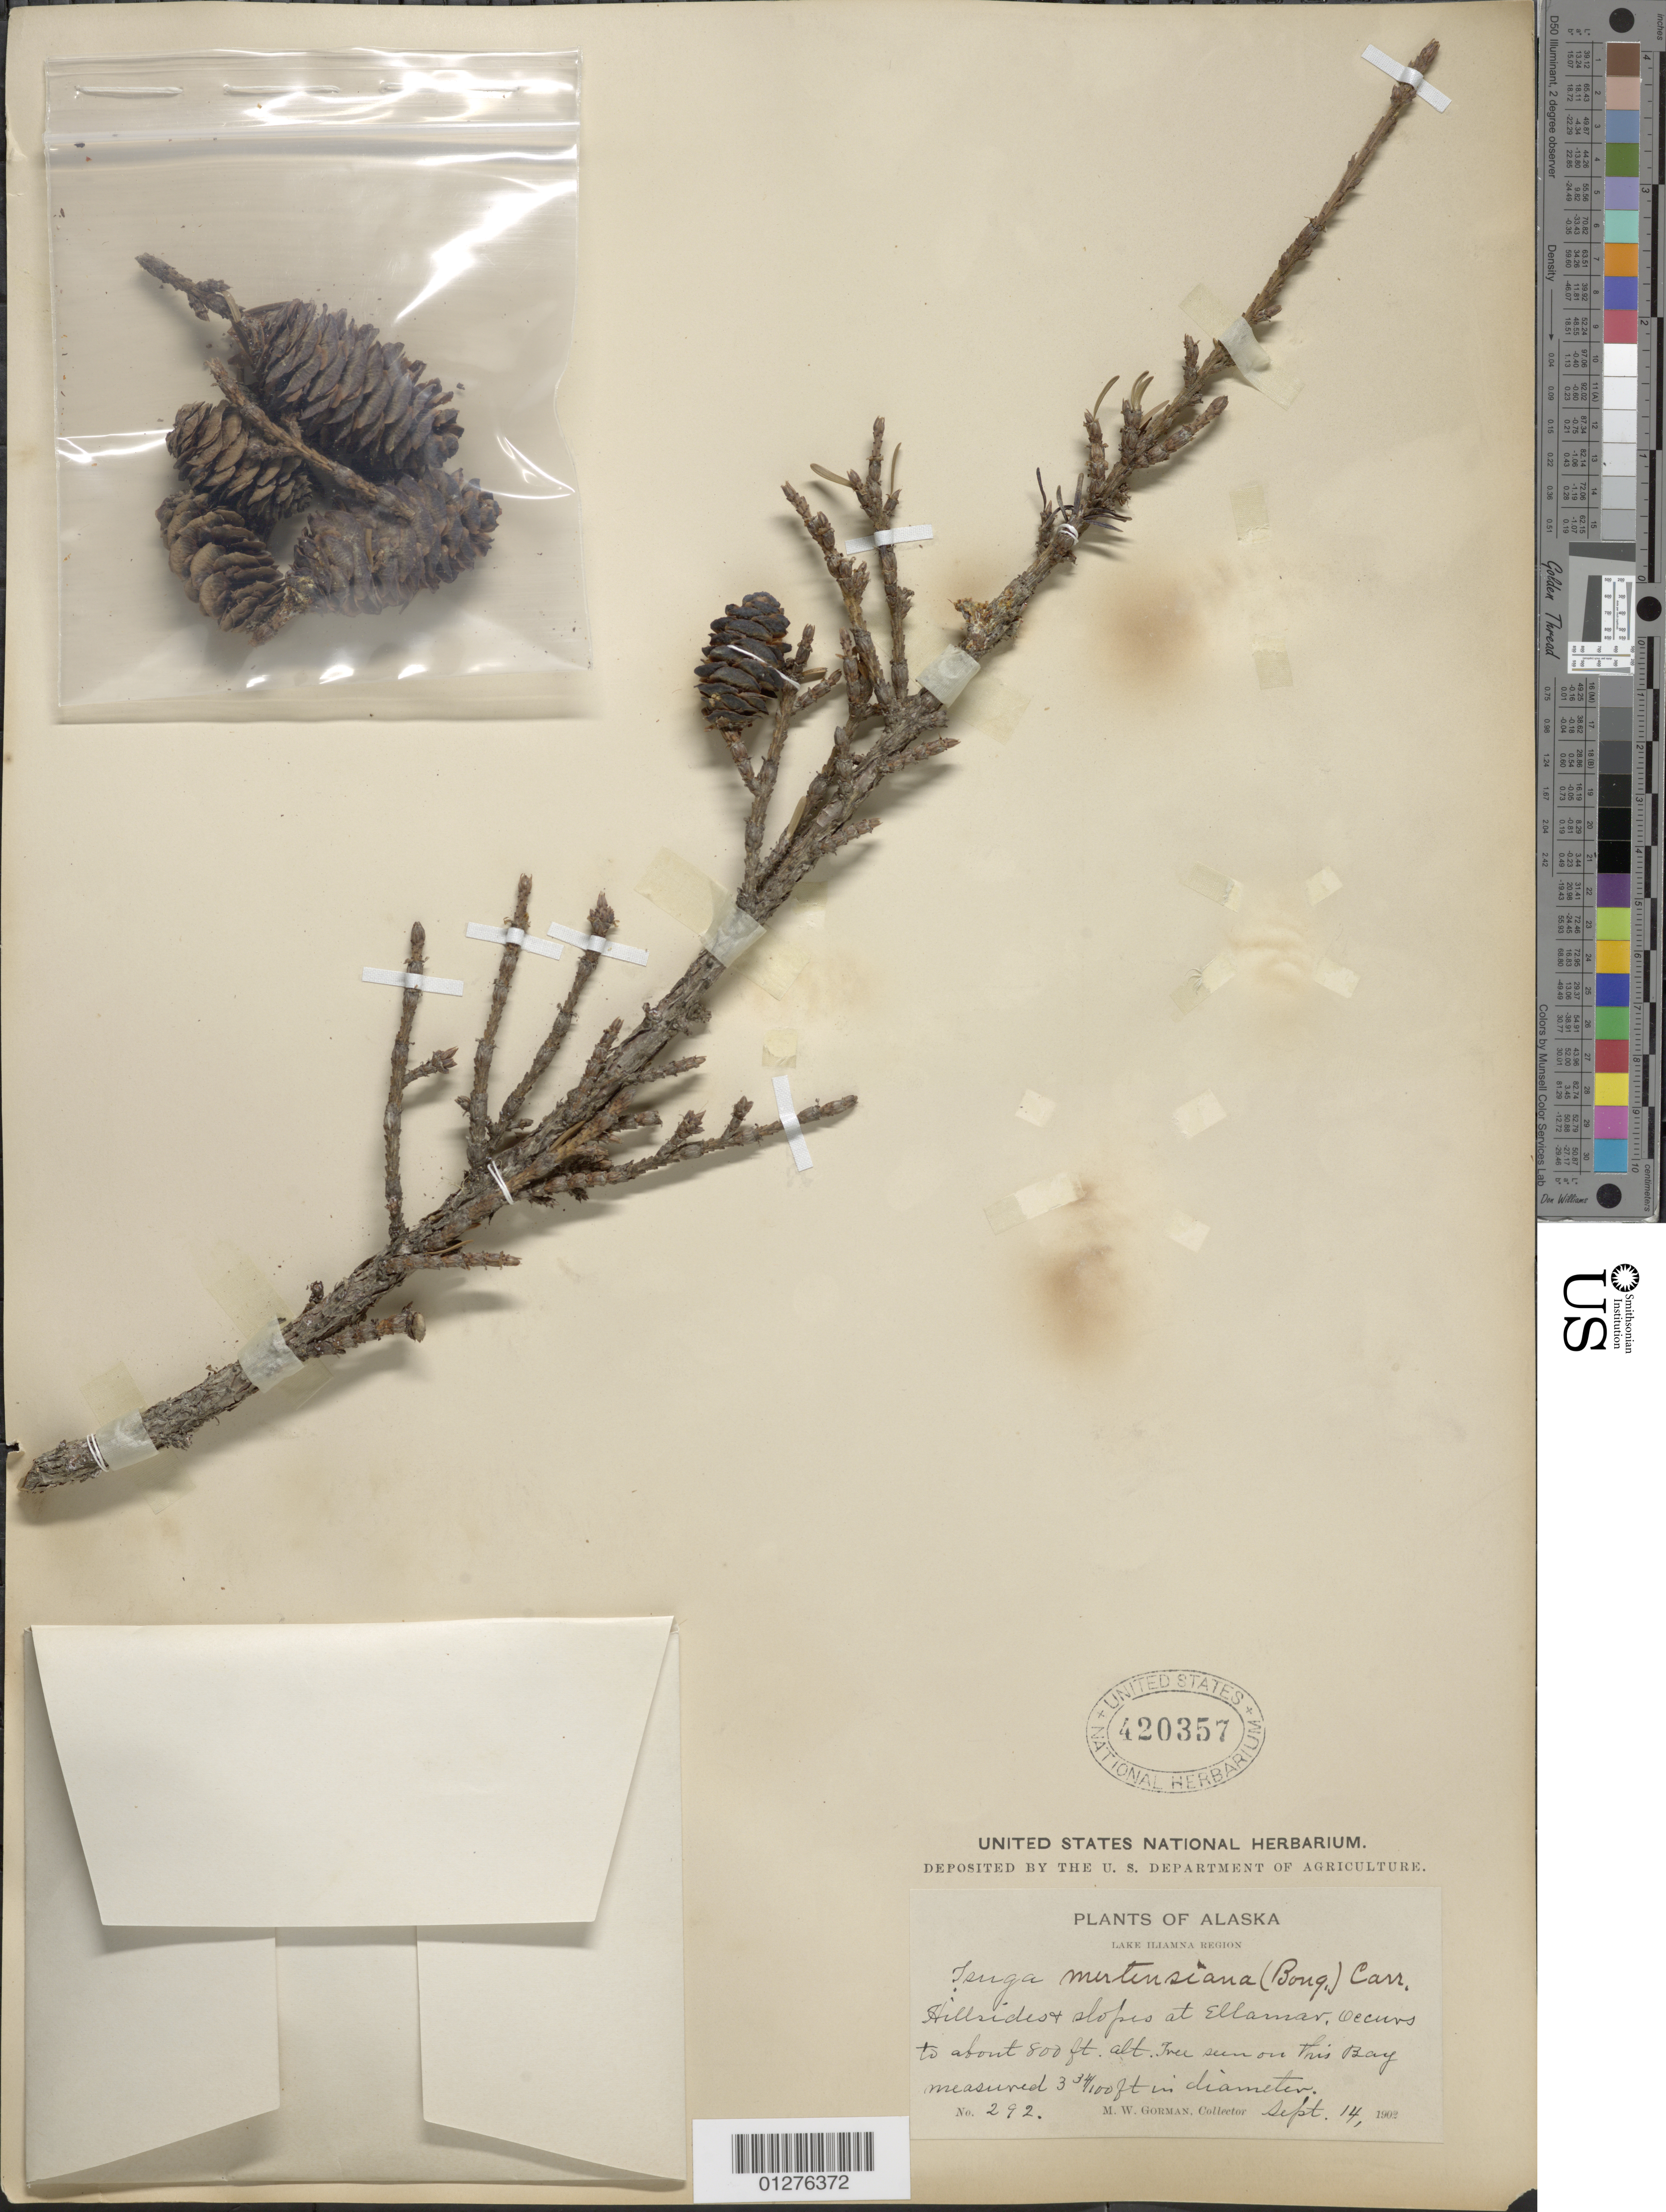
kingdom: Plantae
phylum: Tracheophyta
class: Pinopsida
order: Pinales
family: Pinaceae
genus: Tsuga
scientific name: Tsuga mertensiana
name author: (Bong.) Carrière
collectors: M. W. Gorman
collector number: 292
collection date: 1902-09-14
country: United States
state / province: Alaska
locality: Ellamar, Gladhangh Bay.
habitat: Hillsides+slopes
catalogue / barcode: US 420357